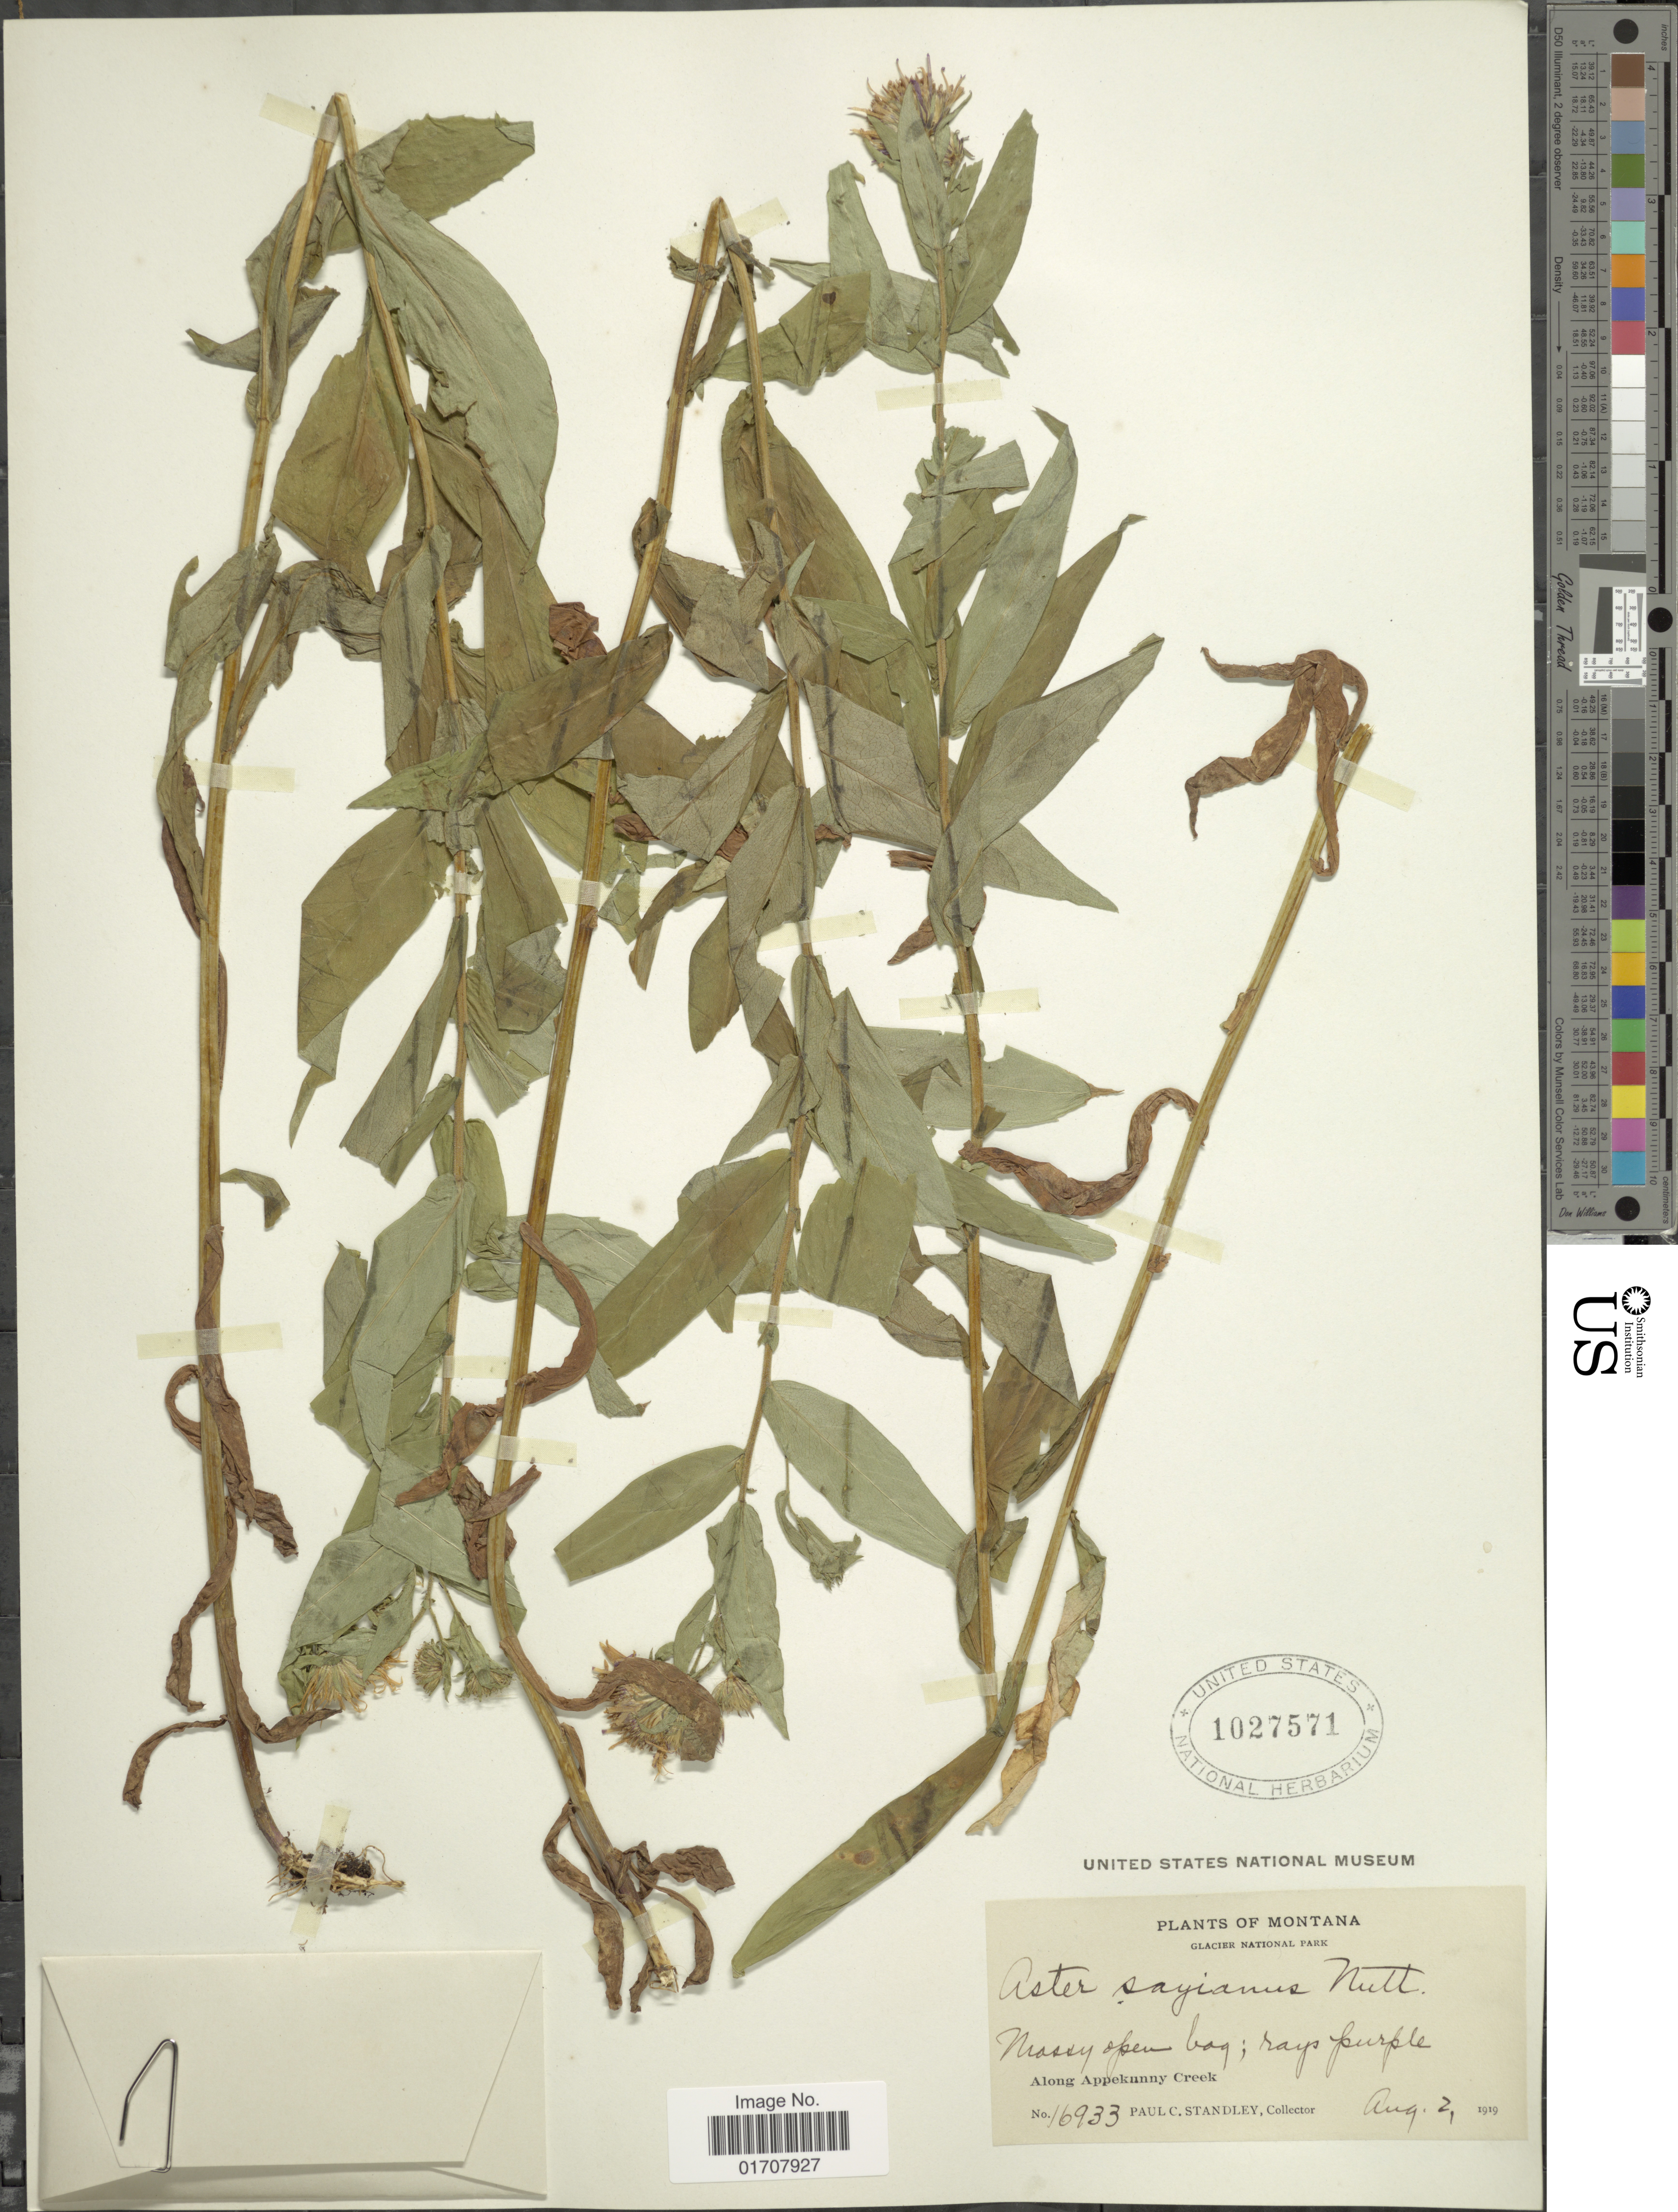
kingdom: Plantae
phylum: Tracheophyta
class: Magnoliopsida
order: Asterales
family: Asteraceae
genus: Canadanthus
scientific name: Canadanthus modestus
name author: (Lindl.) G.L. Nesom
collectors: P. C. Standley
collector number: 16933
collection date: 1919-08-02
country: United States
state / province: Montana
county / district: Glacier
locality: Glacier National Park, along Appekunny Creek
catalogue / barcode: US 1027571